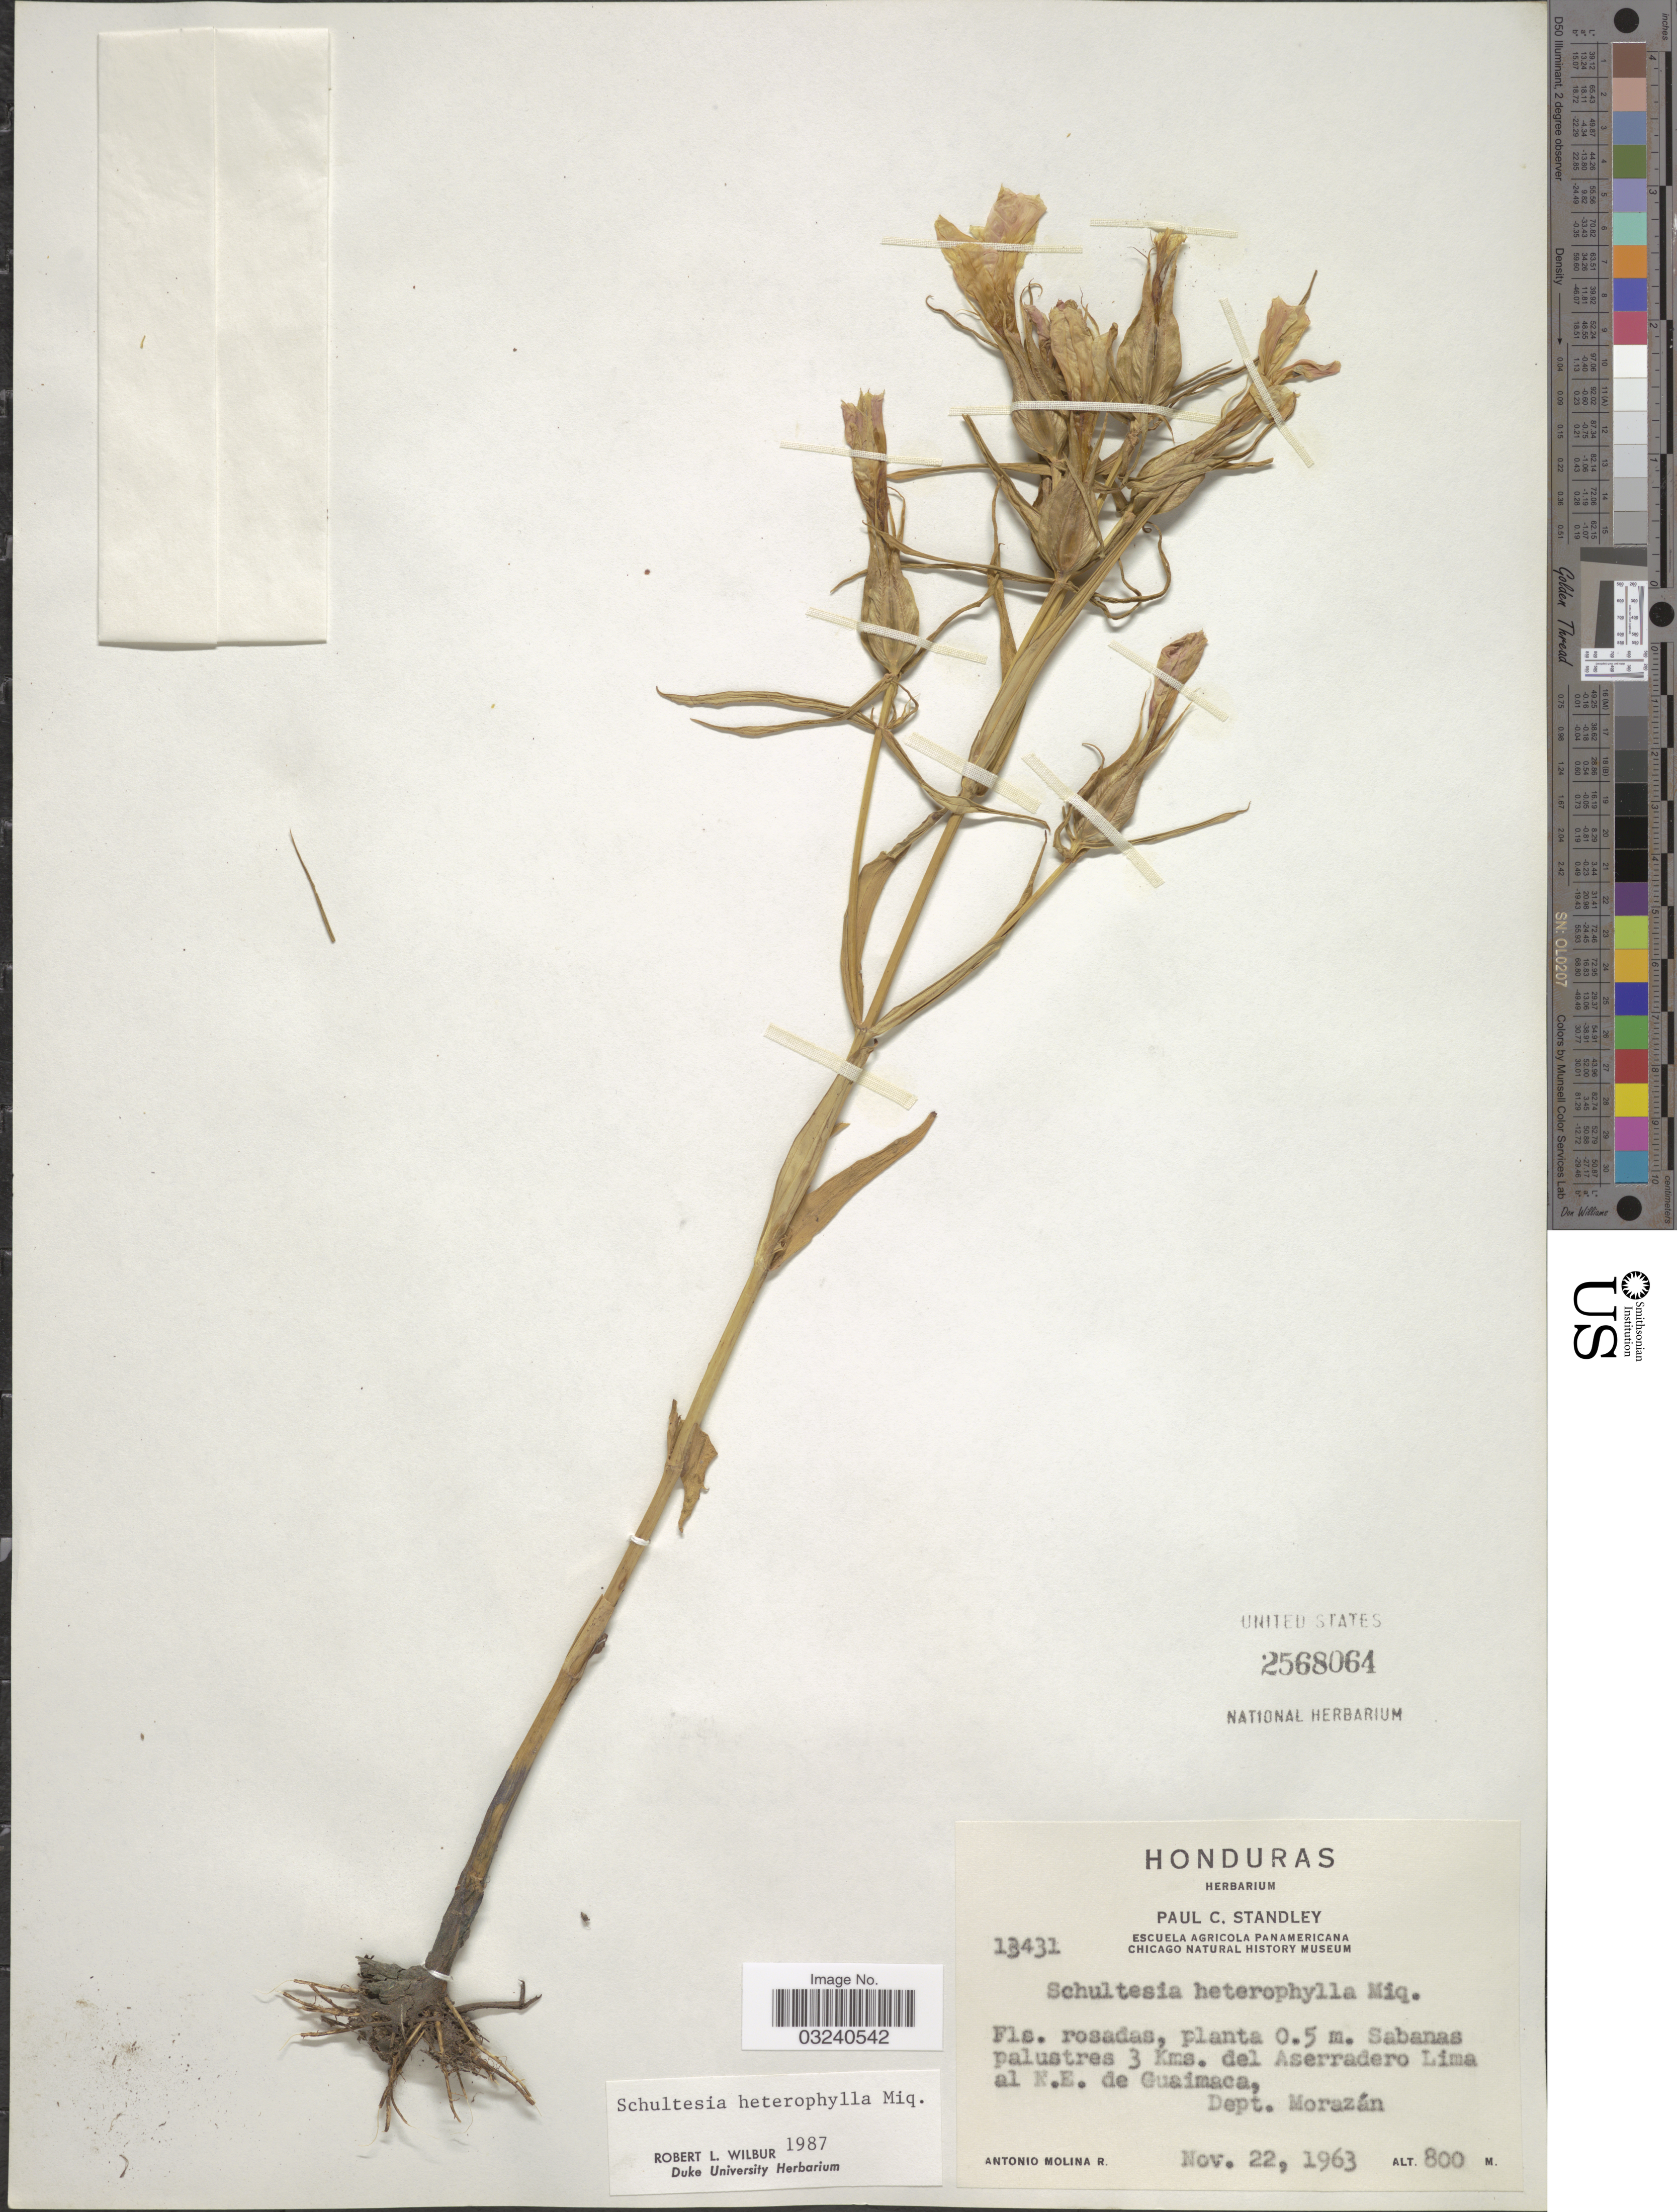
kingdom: Plantae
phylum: Tracheophyta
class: Magnoliopsida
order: Gentianales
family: Gentianaceae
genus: Schultesia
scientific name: Schultesia heterophylla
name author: Miq.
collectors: A. Molina R.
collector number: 13431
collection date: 1963-11-22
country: Honduras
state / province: Fco. Morazán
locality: Sabanas palustres 3 Kms. del Aserradero Lima al N.E. de Guaimaca, Dept. Morazán.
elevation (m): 800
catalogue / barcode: US 2568064